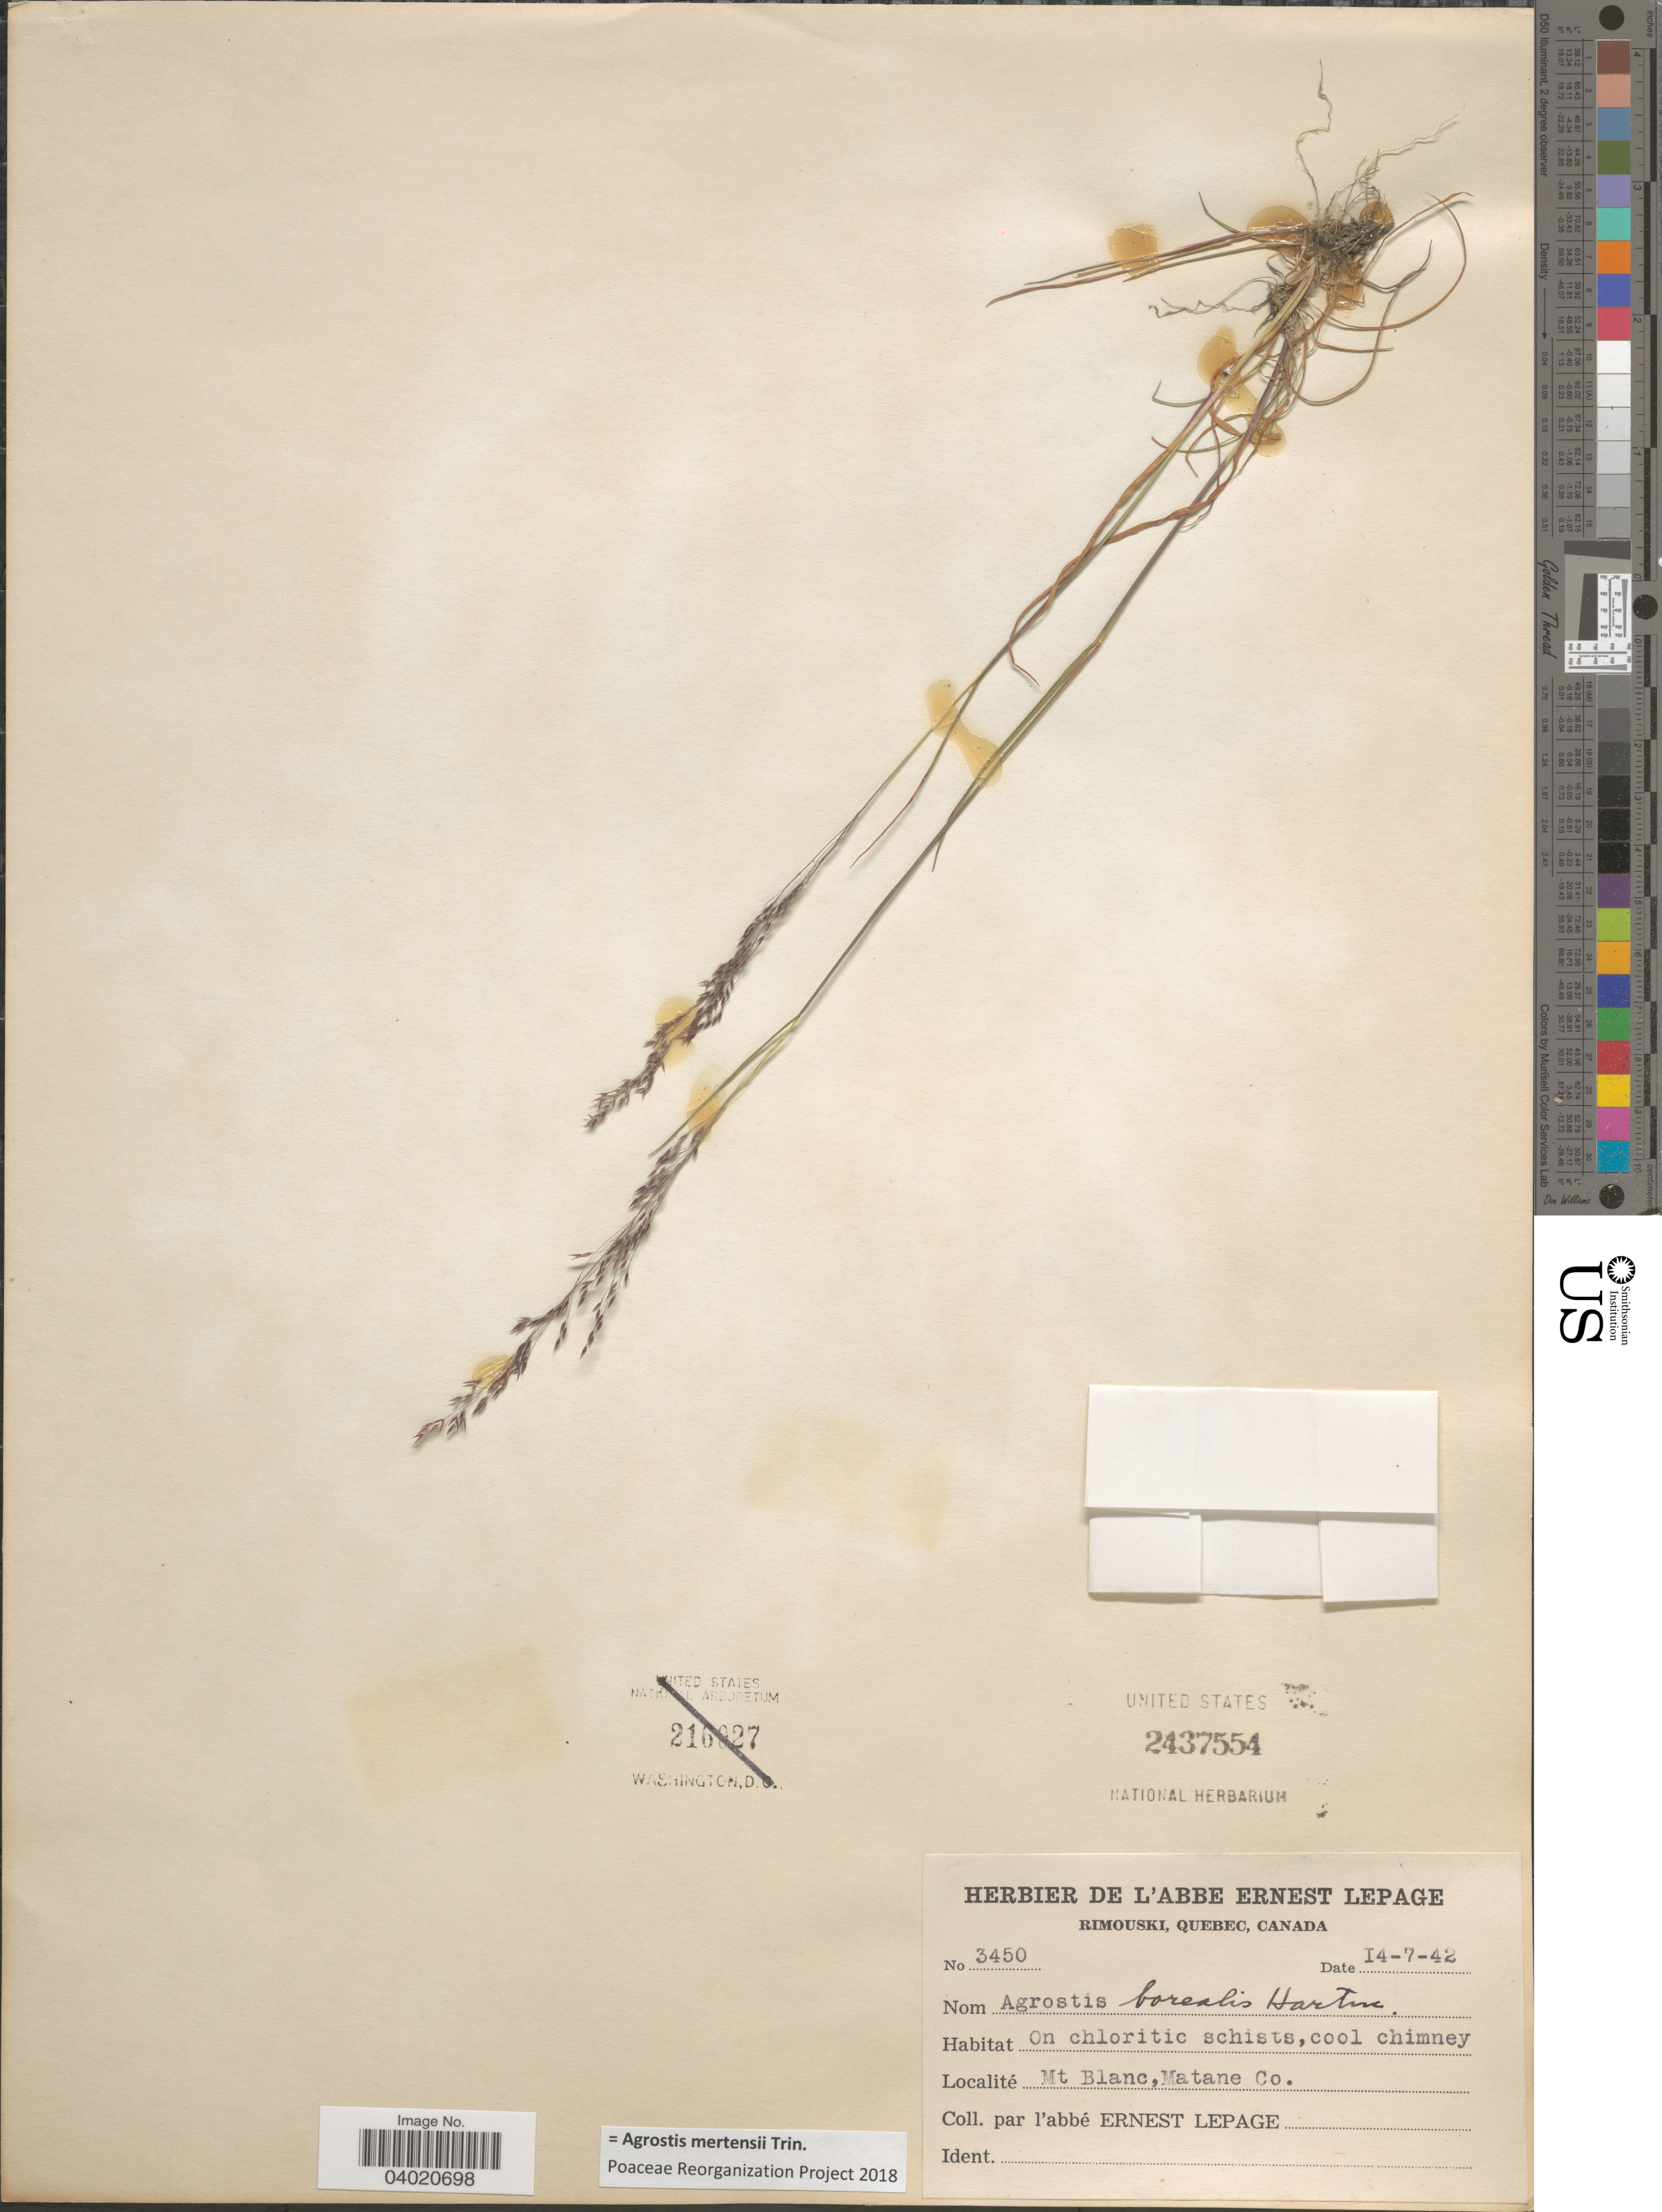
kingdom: Plantae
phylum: Tracheophyta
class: Liliopsida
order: Poales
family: Poaceae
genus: Agrostis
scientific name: Agrostis mertensii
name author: Trin.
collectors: E. Lepage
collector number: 3450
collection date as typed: Transcribed d/m/y: 14/7/42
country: Canada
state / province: Quebec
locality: Mt Blanc, Matane Co.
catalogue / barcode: US 2437554